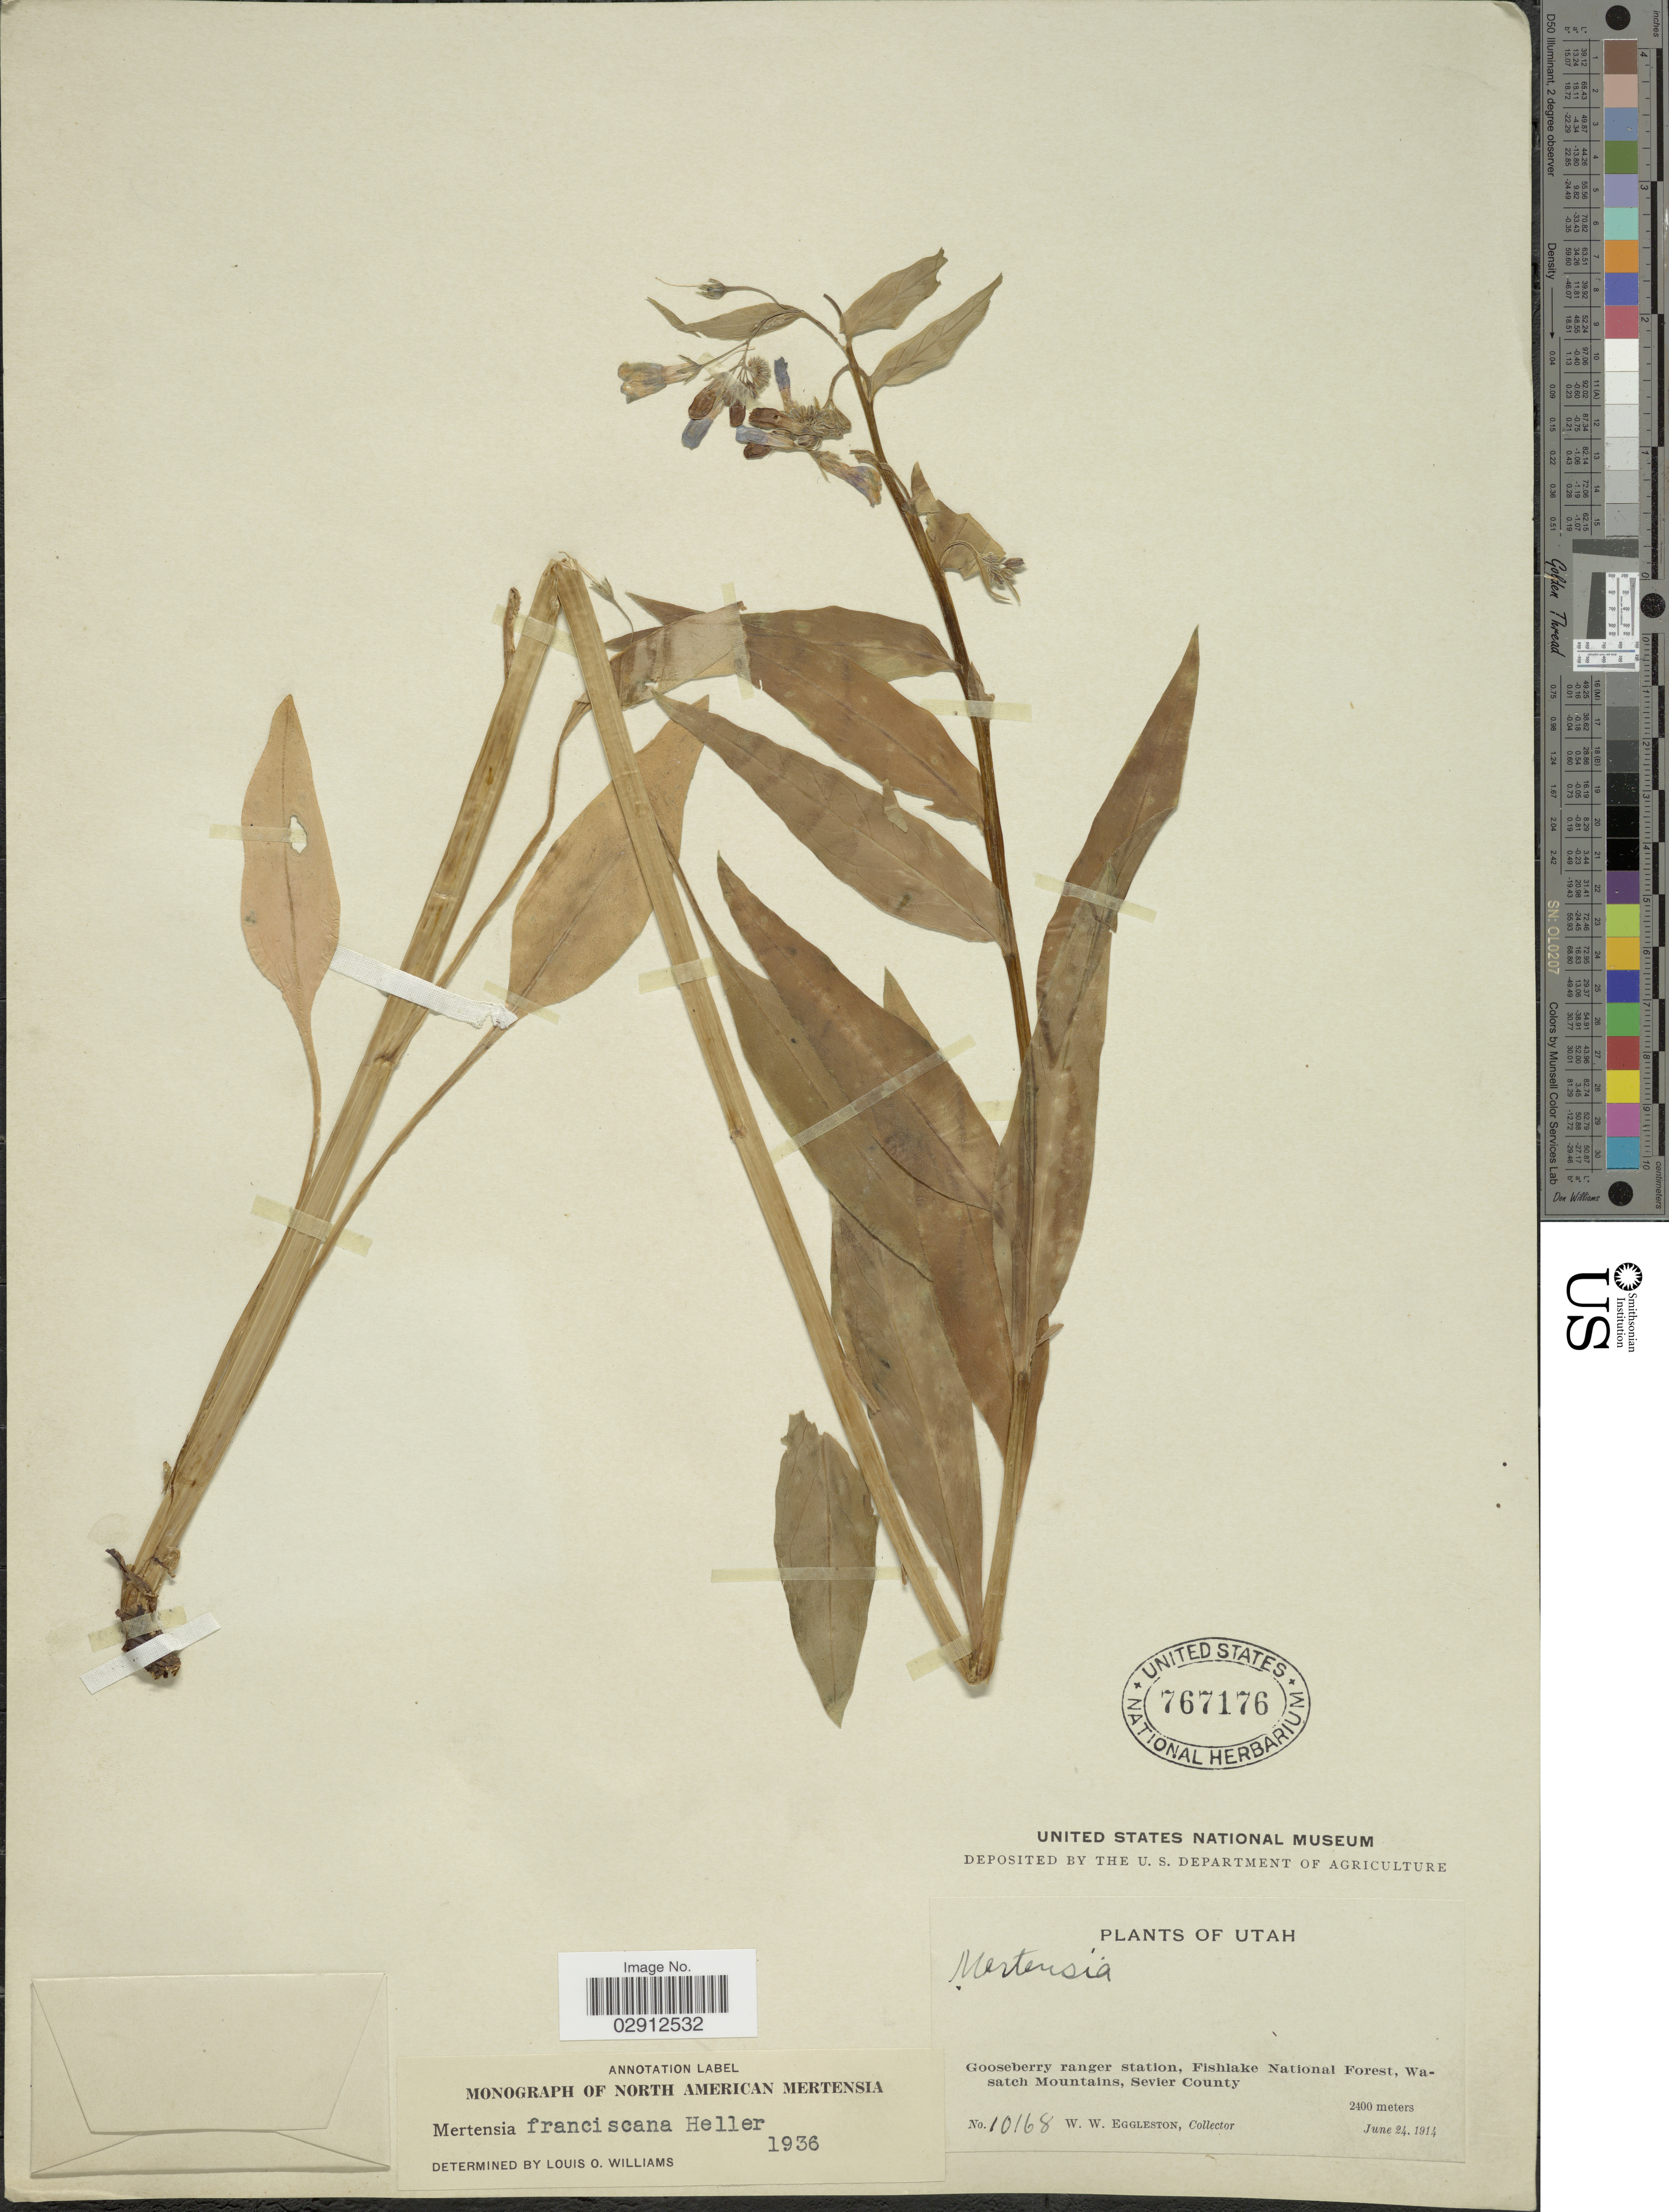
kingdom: Plantae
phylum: Tracheophyta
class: Magnoliopsida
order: Boraginales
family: Boraginaceae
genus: Mertensia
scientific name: Mertensia franciscana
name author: A. Heller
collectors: W. W. Eggleston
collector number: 10168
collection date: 1914-06-24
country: United States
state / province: Utah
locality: Gooseberry ranger station, Fishlake National Forest, Wasatch Mountains, Sevier County.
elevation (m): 2400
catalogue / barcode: US 767176